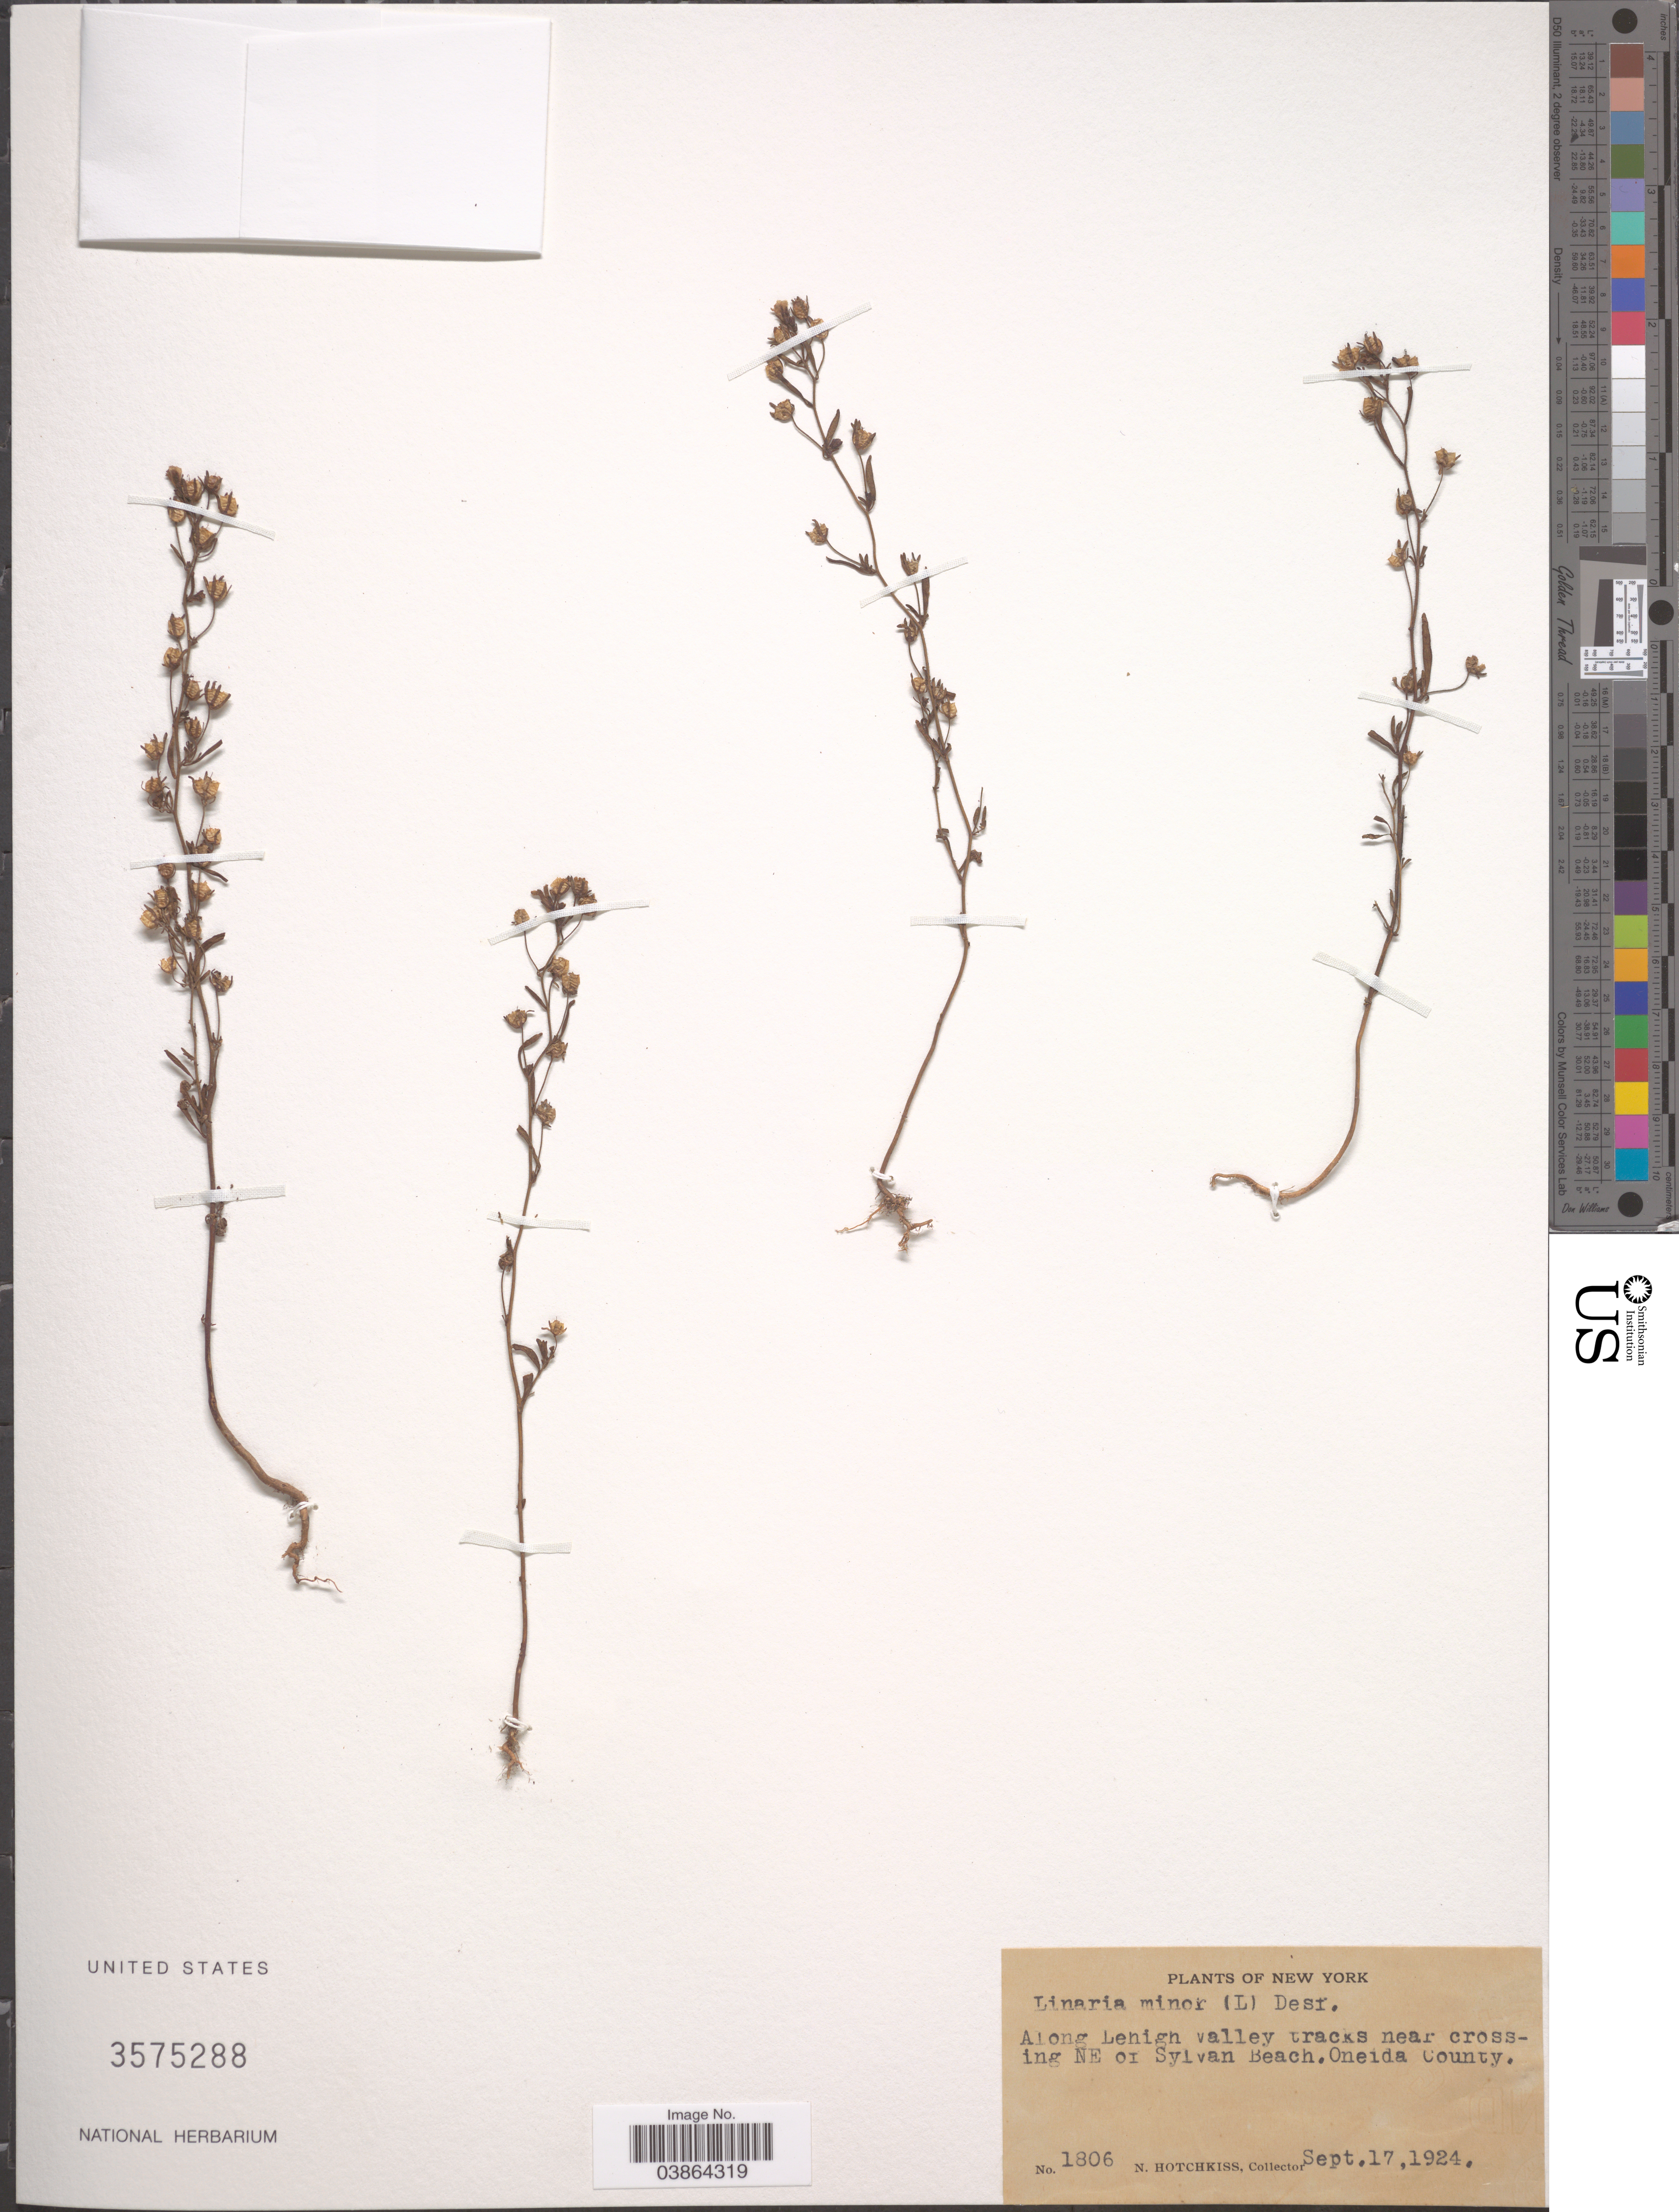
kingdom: Plantae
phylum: Tracheophyta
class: Magnoliopsida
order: Lamiales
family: Plantaginaceae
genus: Chaenorrhinum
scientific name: Chaenorrhinum minor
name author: (L.) Lange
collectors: N. Hotchkiss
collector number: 1806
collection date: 1924-09-17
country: United States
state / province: New York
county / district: Oneida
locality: Along Lehigh valley tracks near crossing NE of Sylvan Beach. Oneida County.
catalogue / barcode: US 3575288